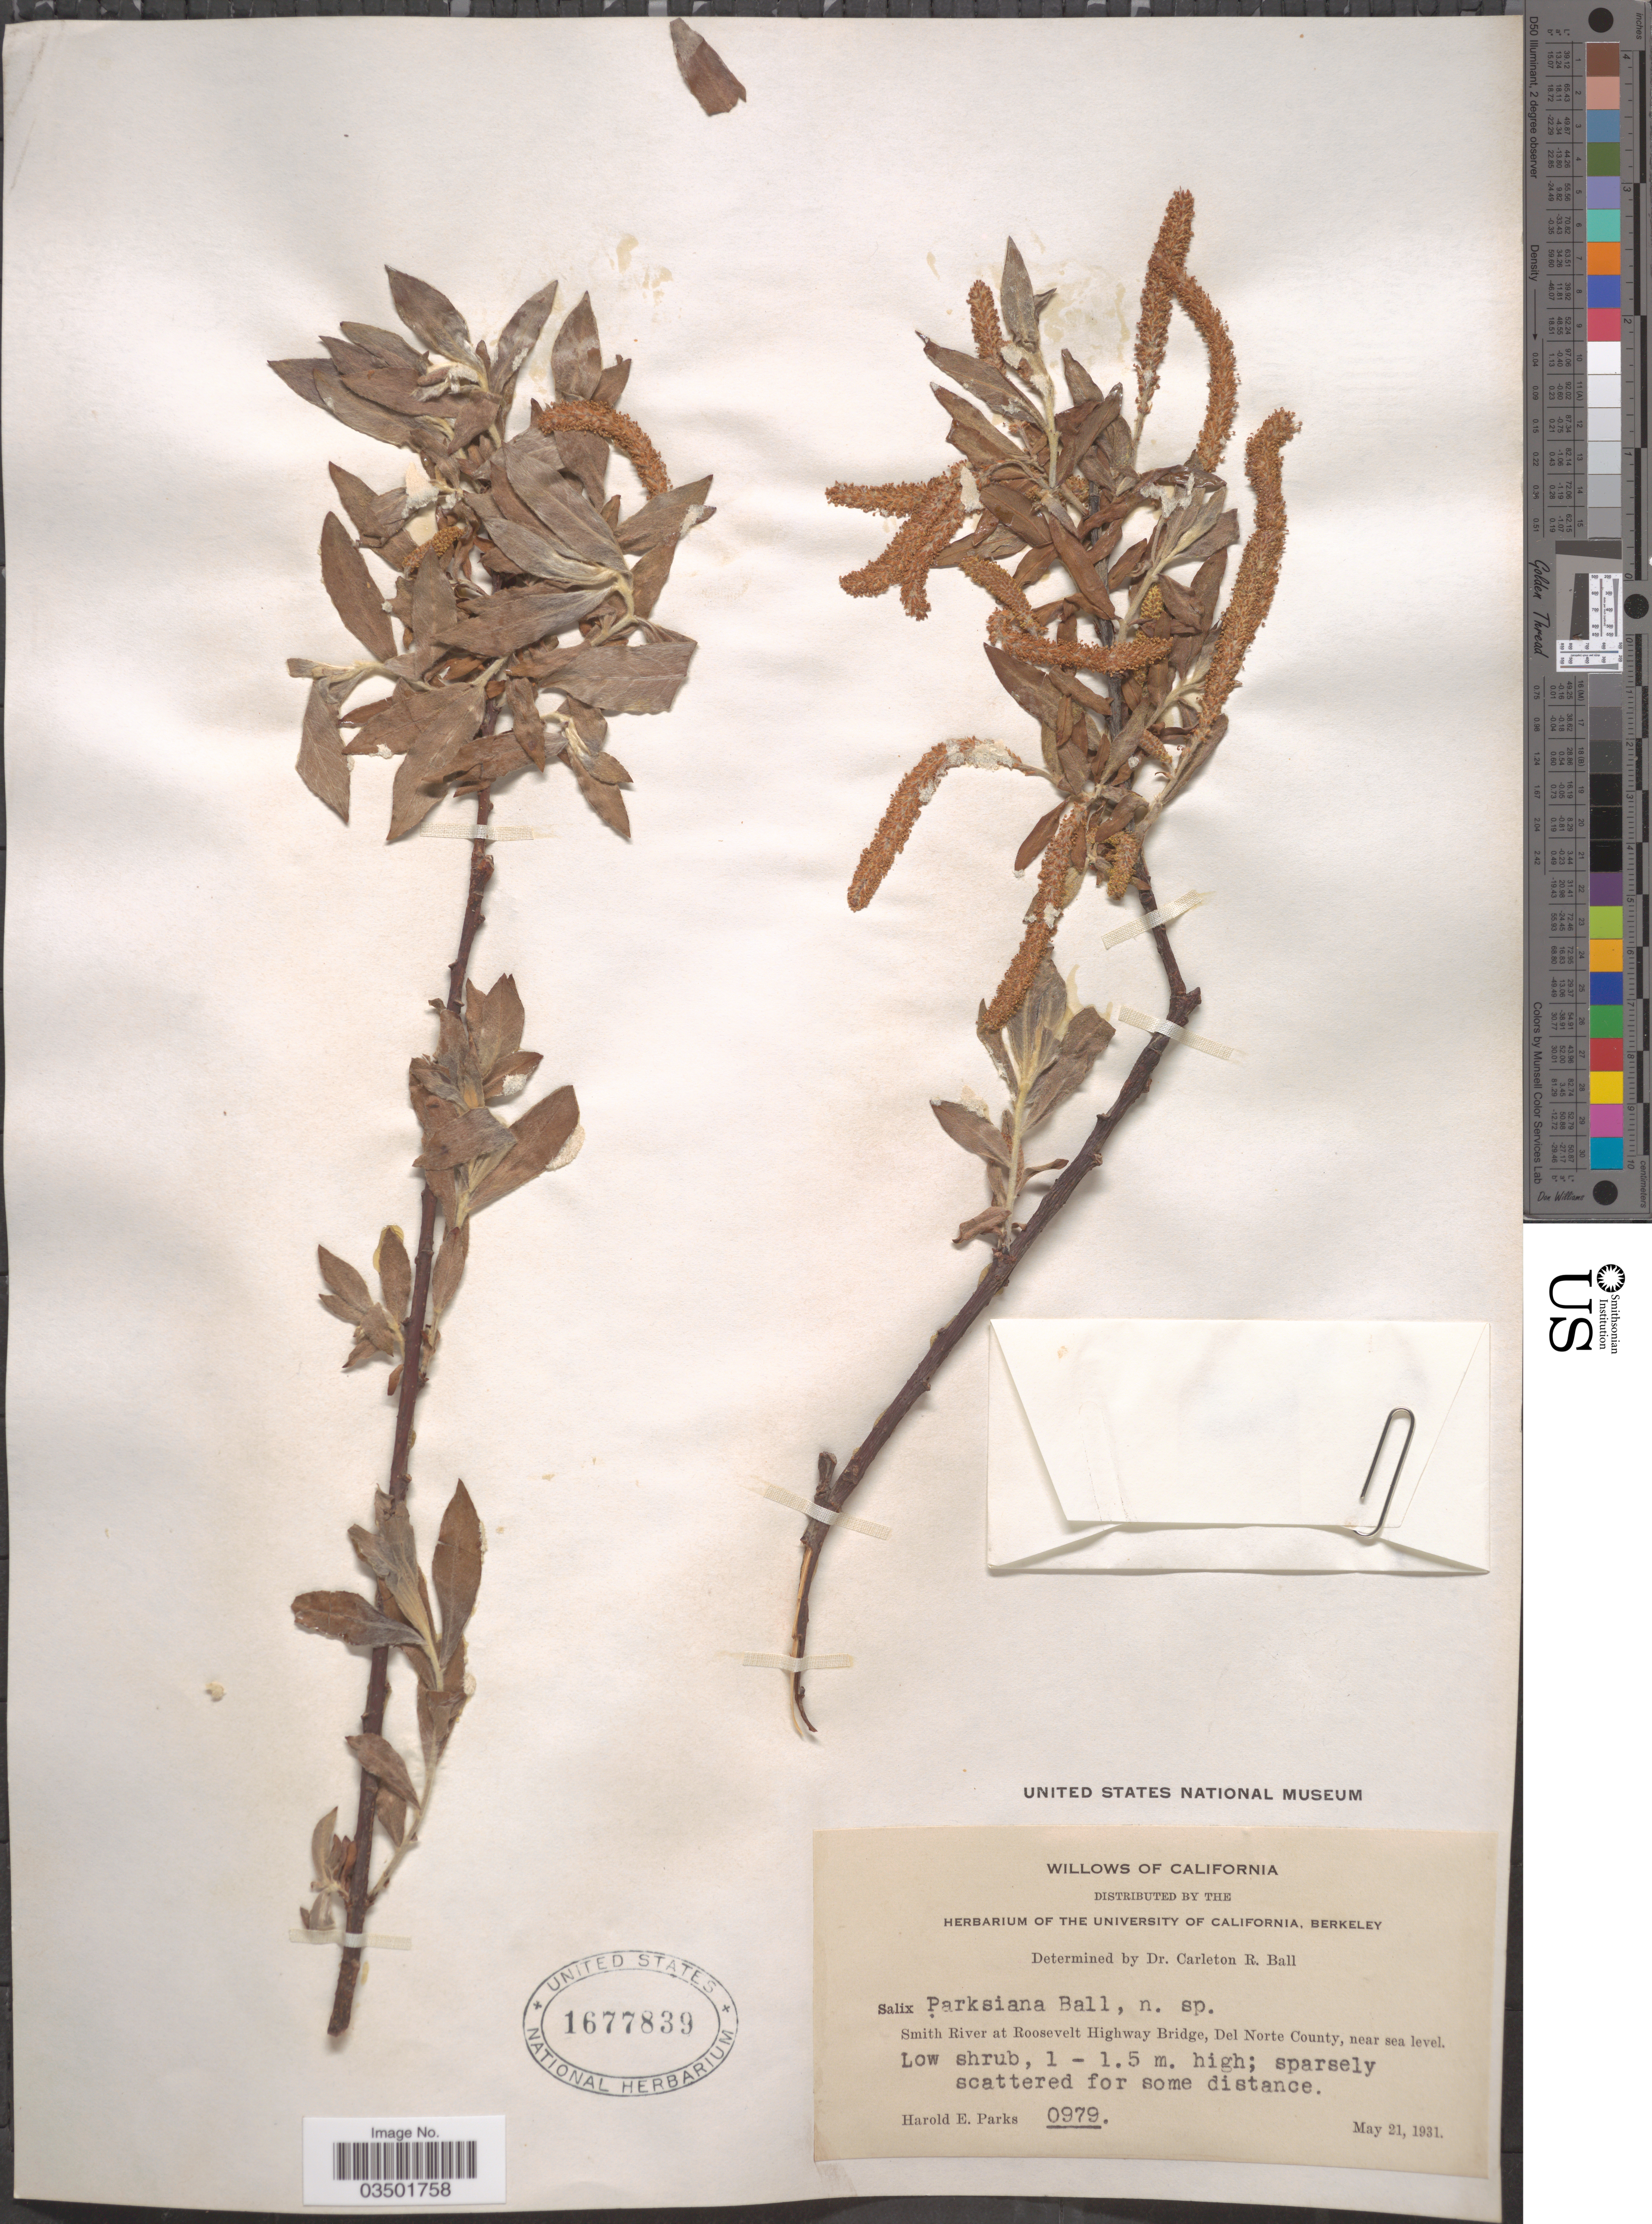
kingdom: Plantae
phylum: Tracheophyta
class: Magnoliopsida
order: Malpighiales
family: Salicaceae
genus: Salix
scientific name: Salix parksiana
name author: C.R. Ball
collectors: H. E. Parks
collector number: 0979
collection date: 1931-05-21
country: United States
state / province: California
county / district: Del Norte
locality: Smith River at Roosevelt Highway Bridge, Del Norte County.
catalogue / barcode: US 1677839